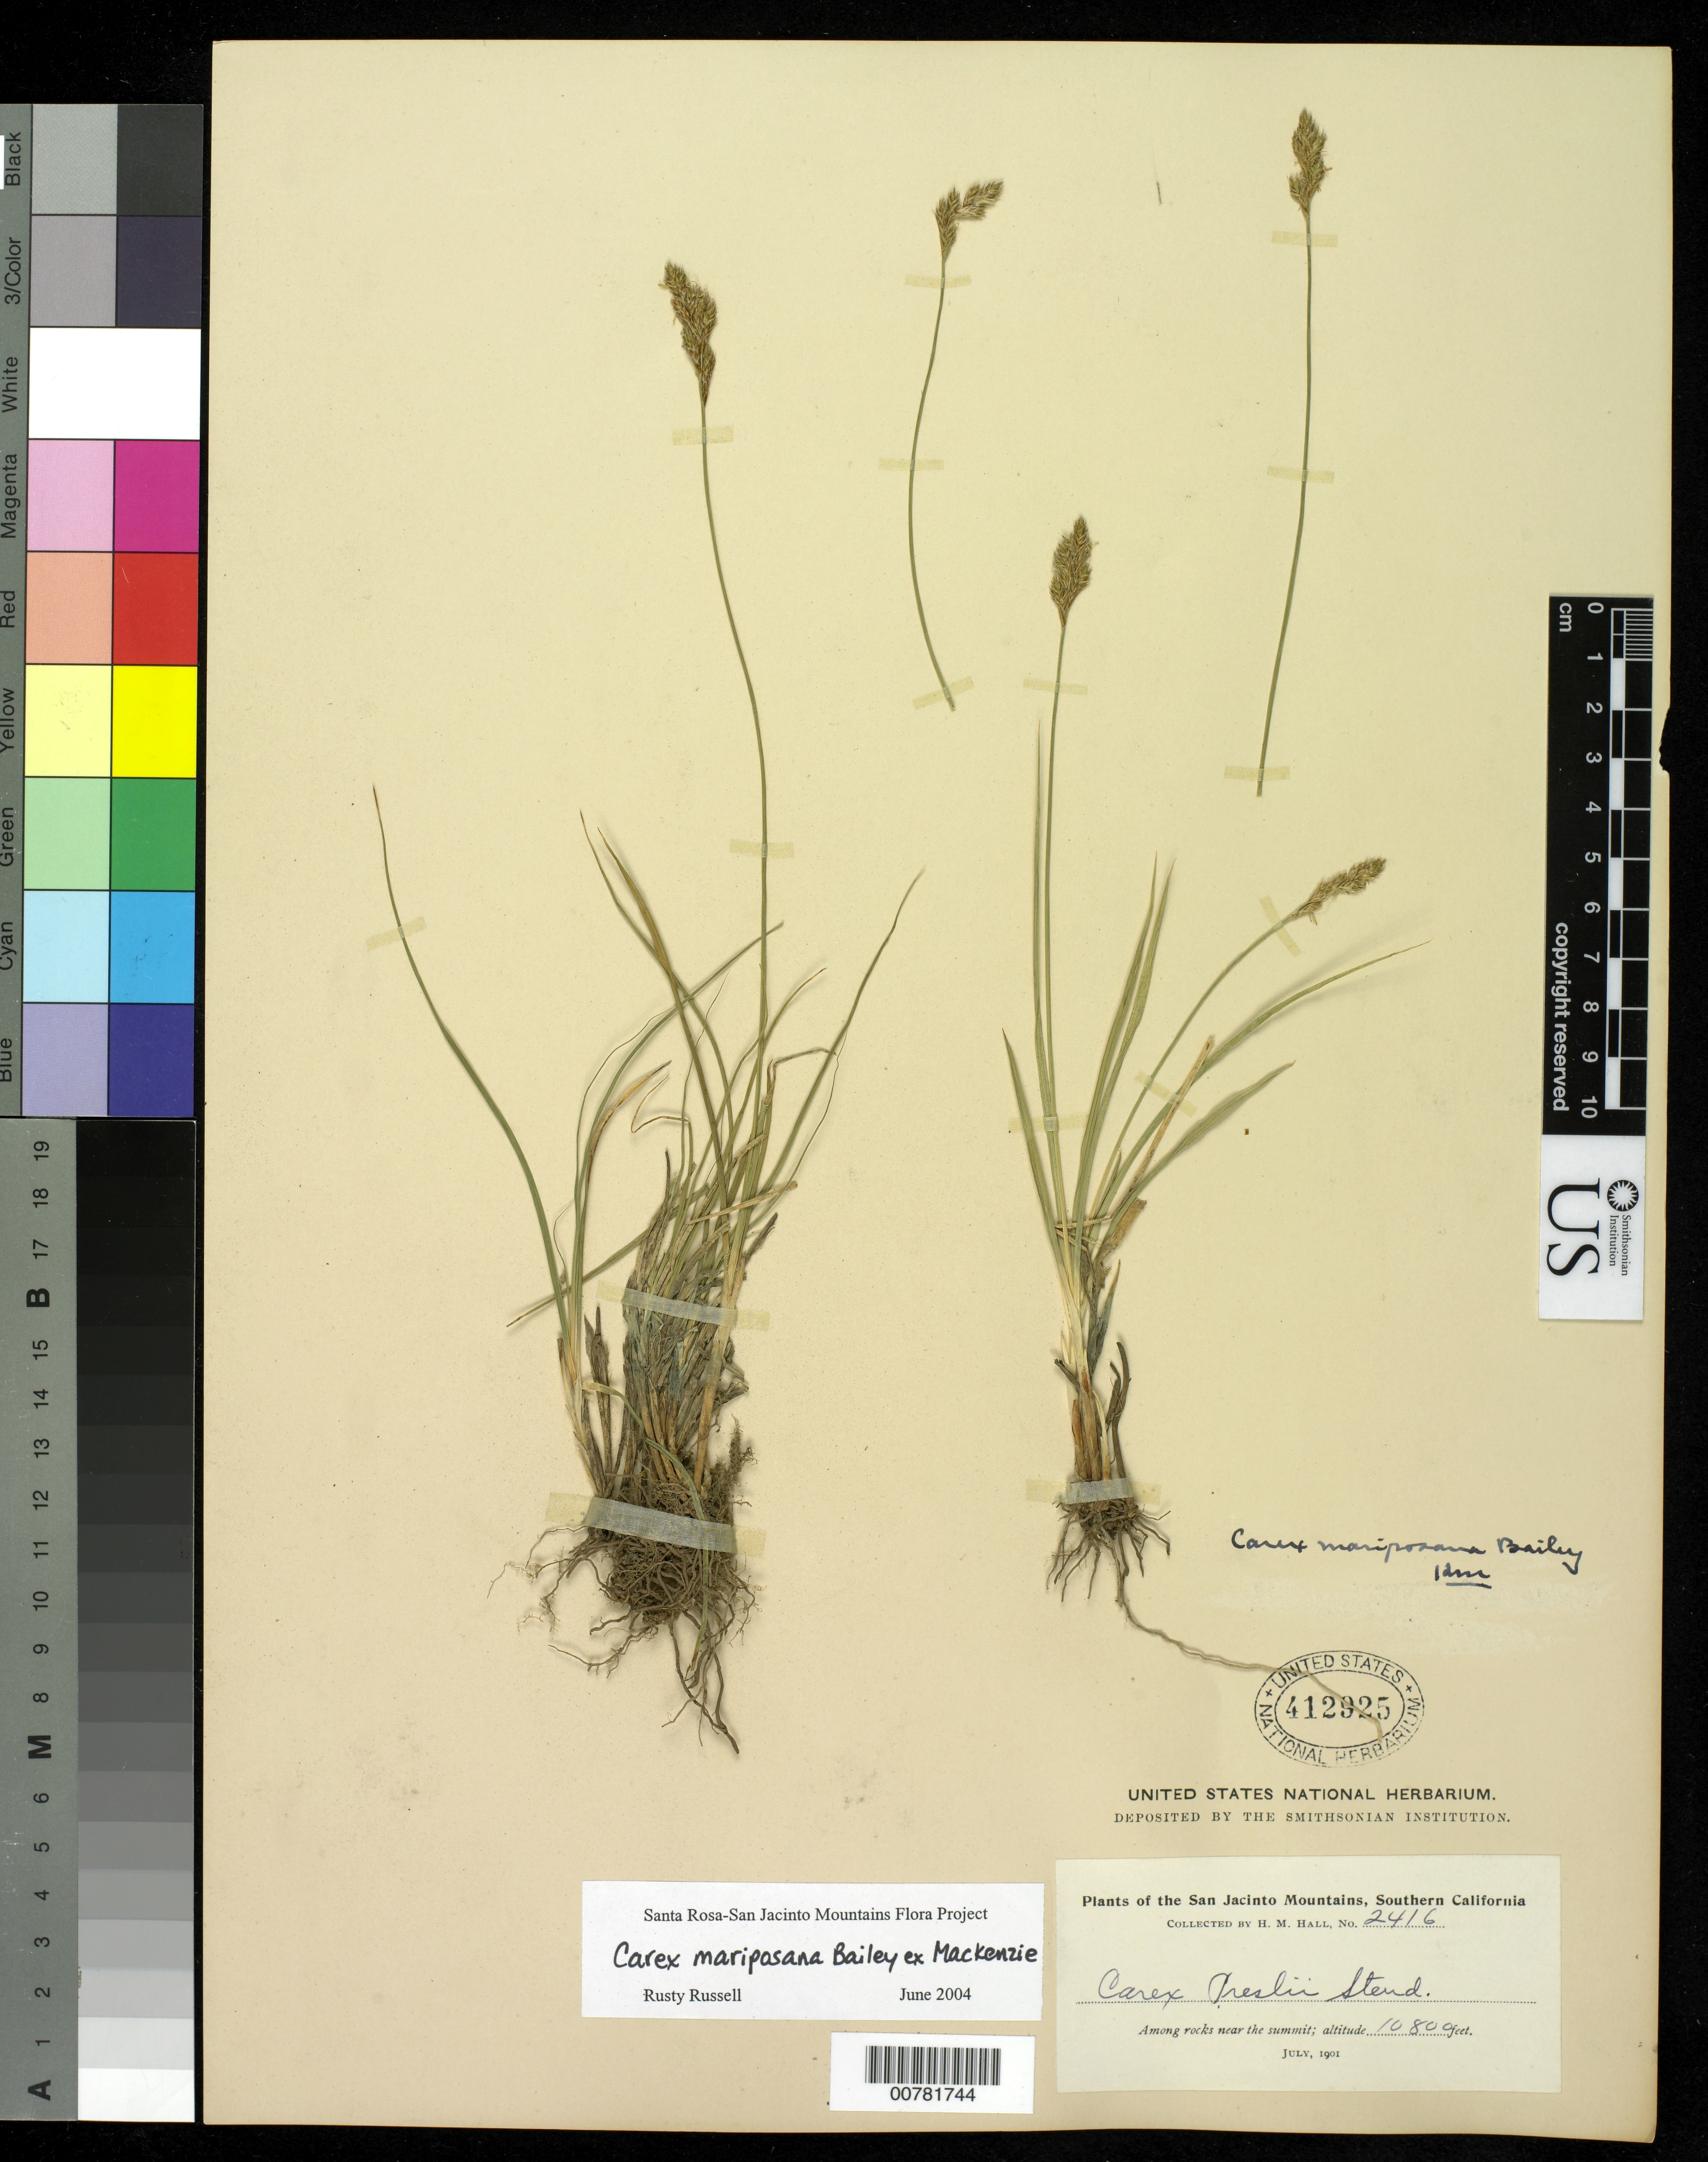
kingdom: Plantae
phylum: Tracheophyta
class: Liliopsida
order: Poales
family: Poaceae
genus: Andropogon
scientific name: Andropogon fastigiatus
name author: Sw.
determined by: Leonard, E. C.; Smith, L. B.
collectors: E. C. Leonard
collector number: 7154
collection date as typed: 18 Nov 1925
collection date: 1925-11-18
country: Haiti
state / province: Nord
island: Hispaniola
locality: St. Michel de l'Atalaye, NE of U. West Indies Co. plantation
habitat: On dry hill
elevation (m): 350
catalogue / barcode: US 1148621